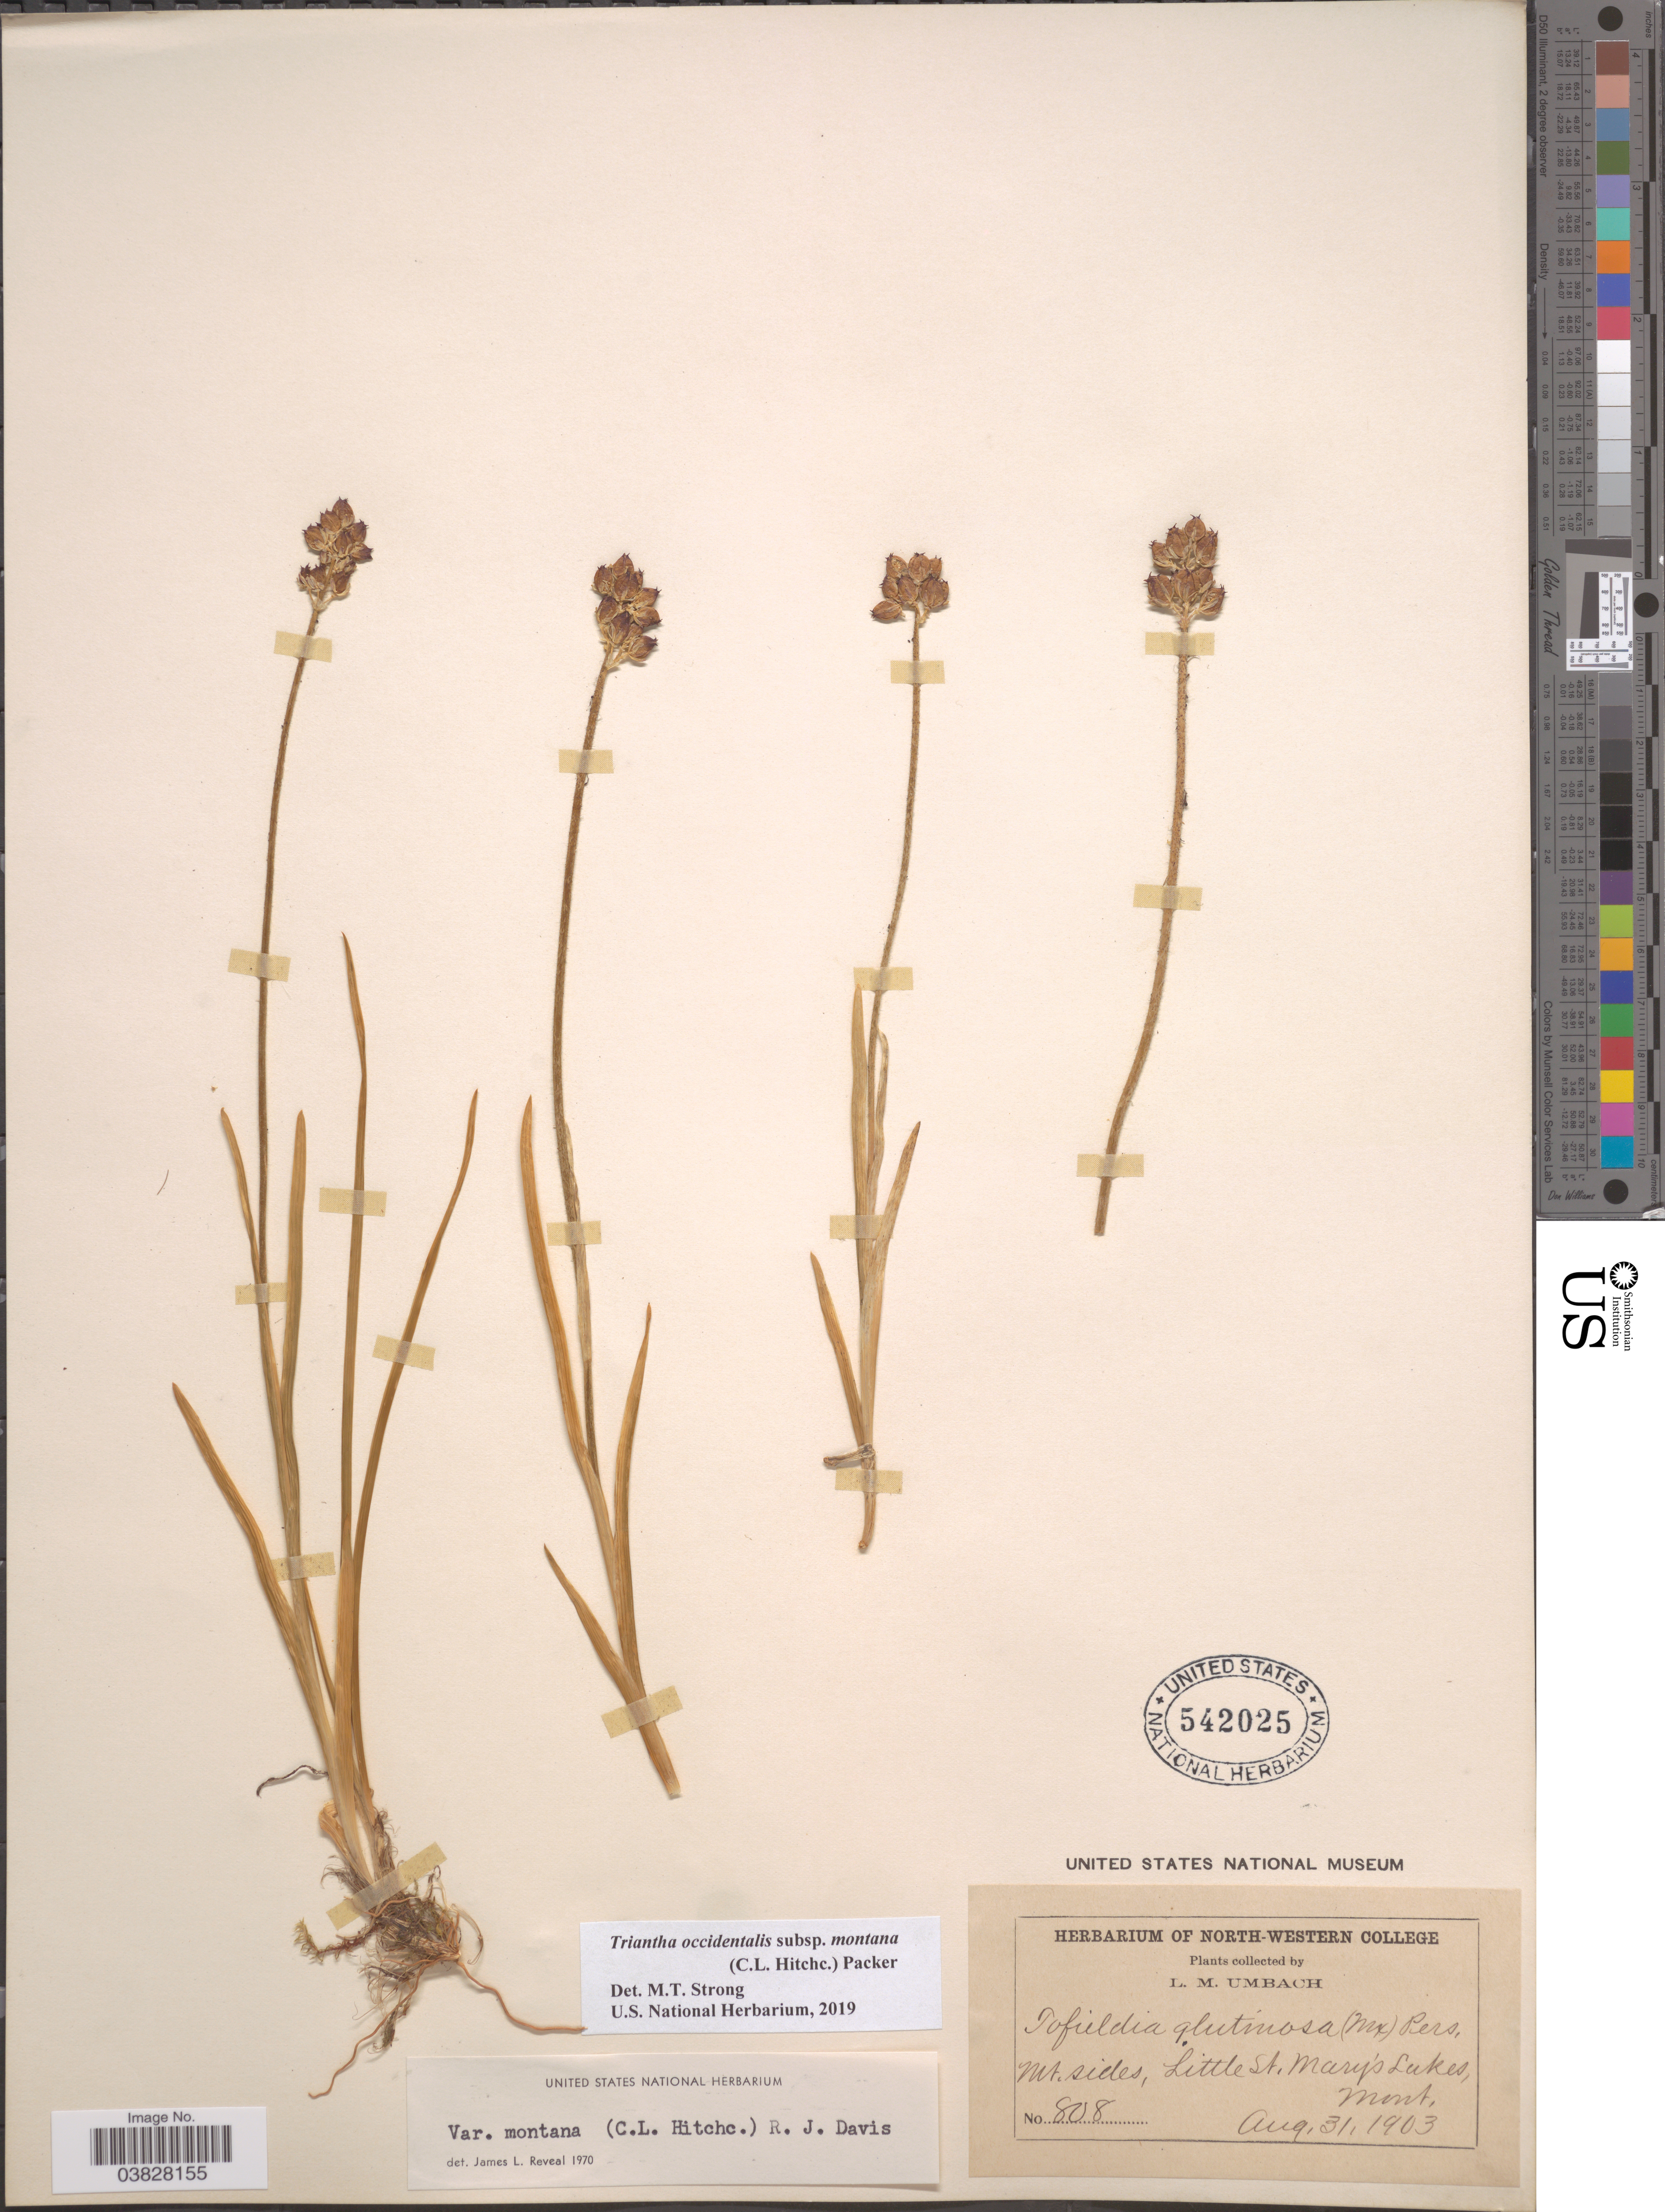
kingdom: Plantae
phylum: Tracheophyta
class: Liliopsida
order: Alismatales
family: Tofieldiaceae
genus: Triantha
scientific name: Triantha occidentalis subsp. montana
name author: (C.L. Hitchc.) Packer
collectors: L. M. Umbach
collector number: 808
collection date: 1903-08-31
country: United States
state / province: Montana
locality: Mt. sides, Little St. Mary's Lakes.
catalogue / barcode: US 542025